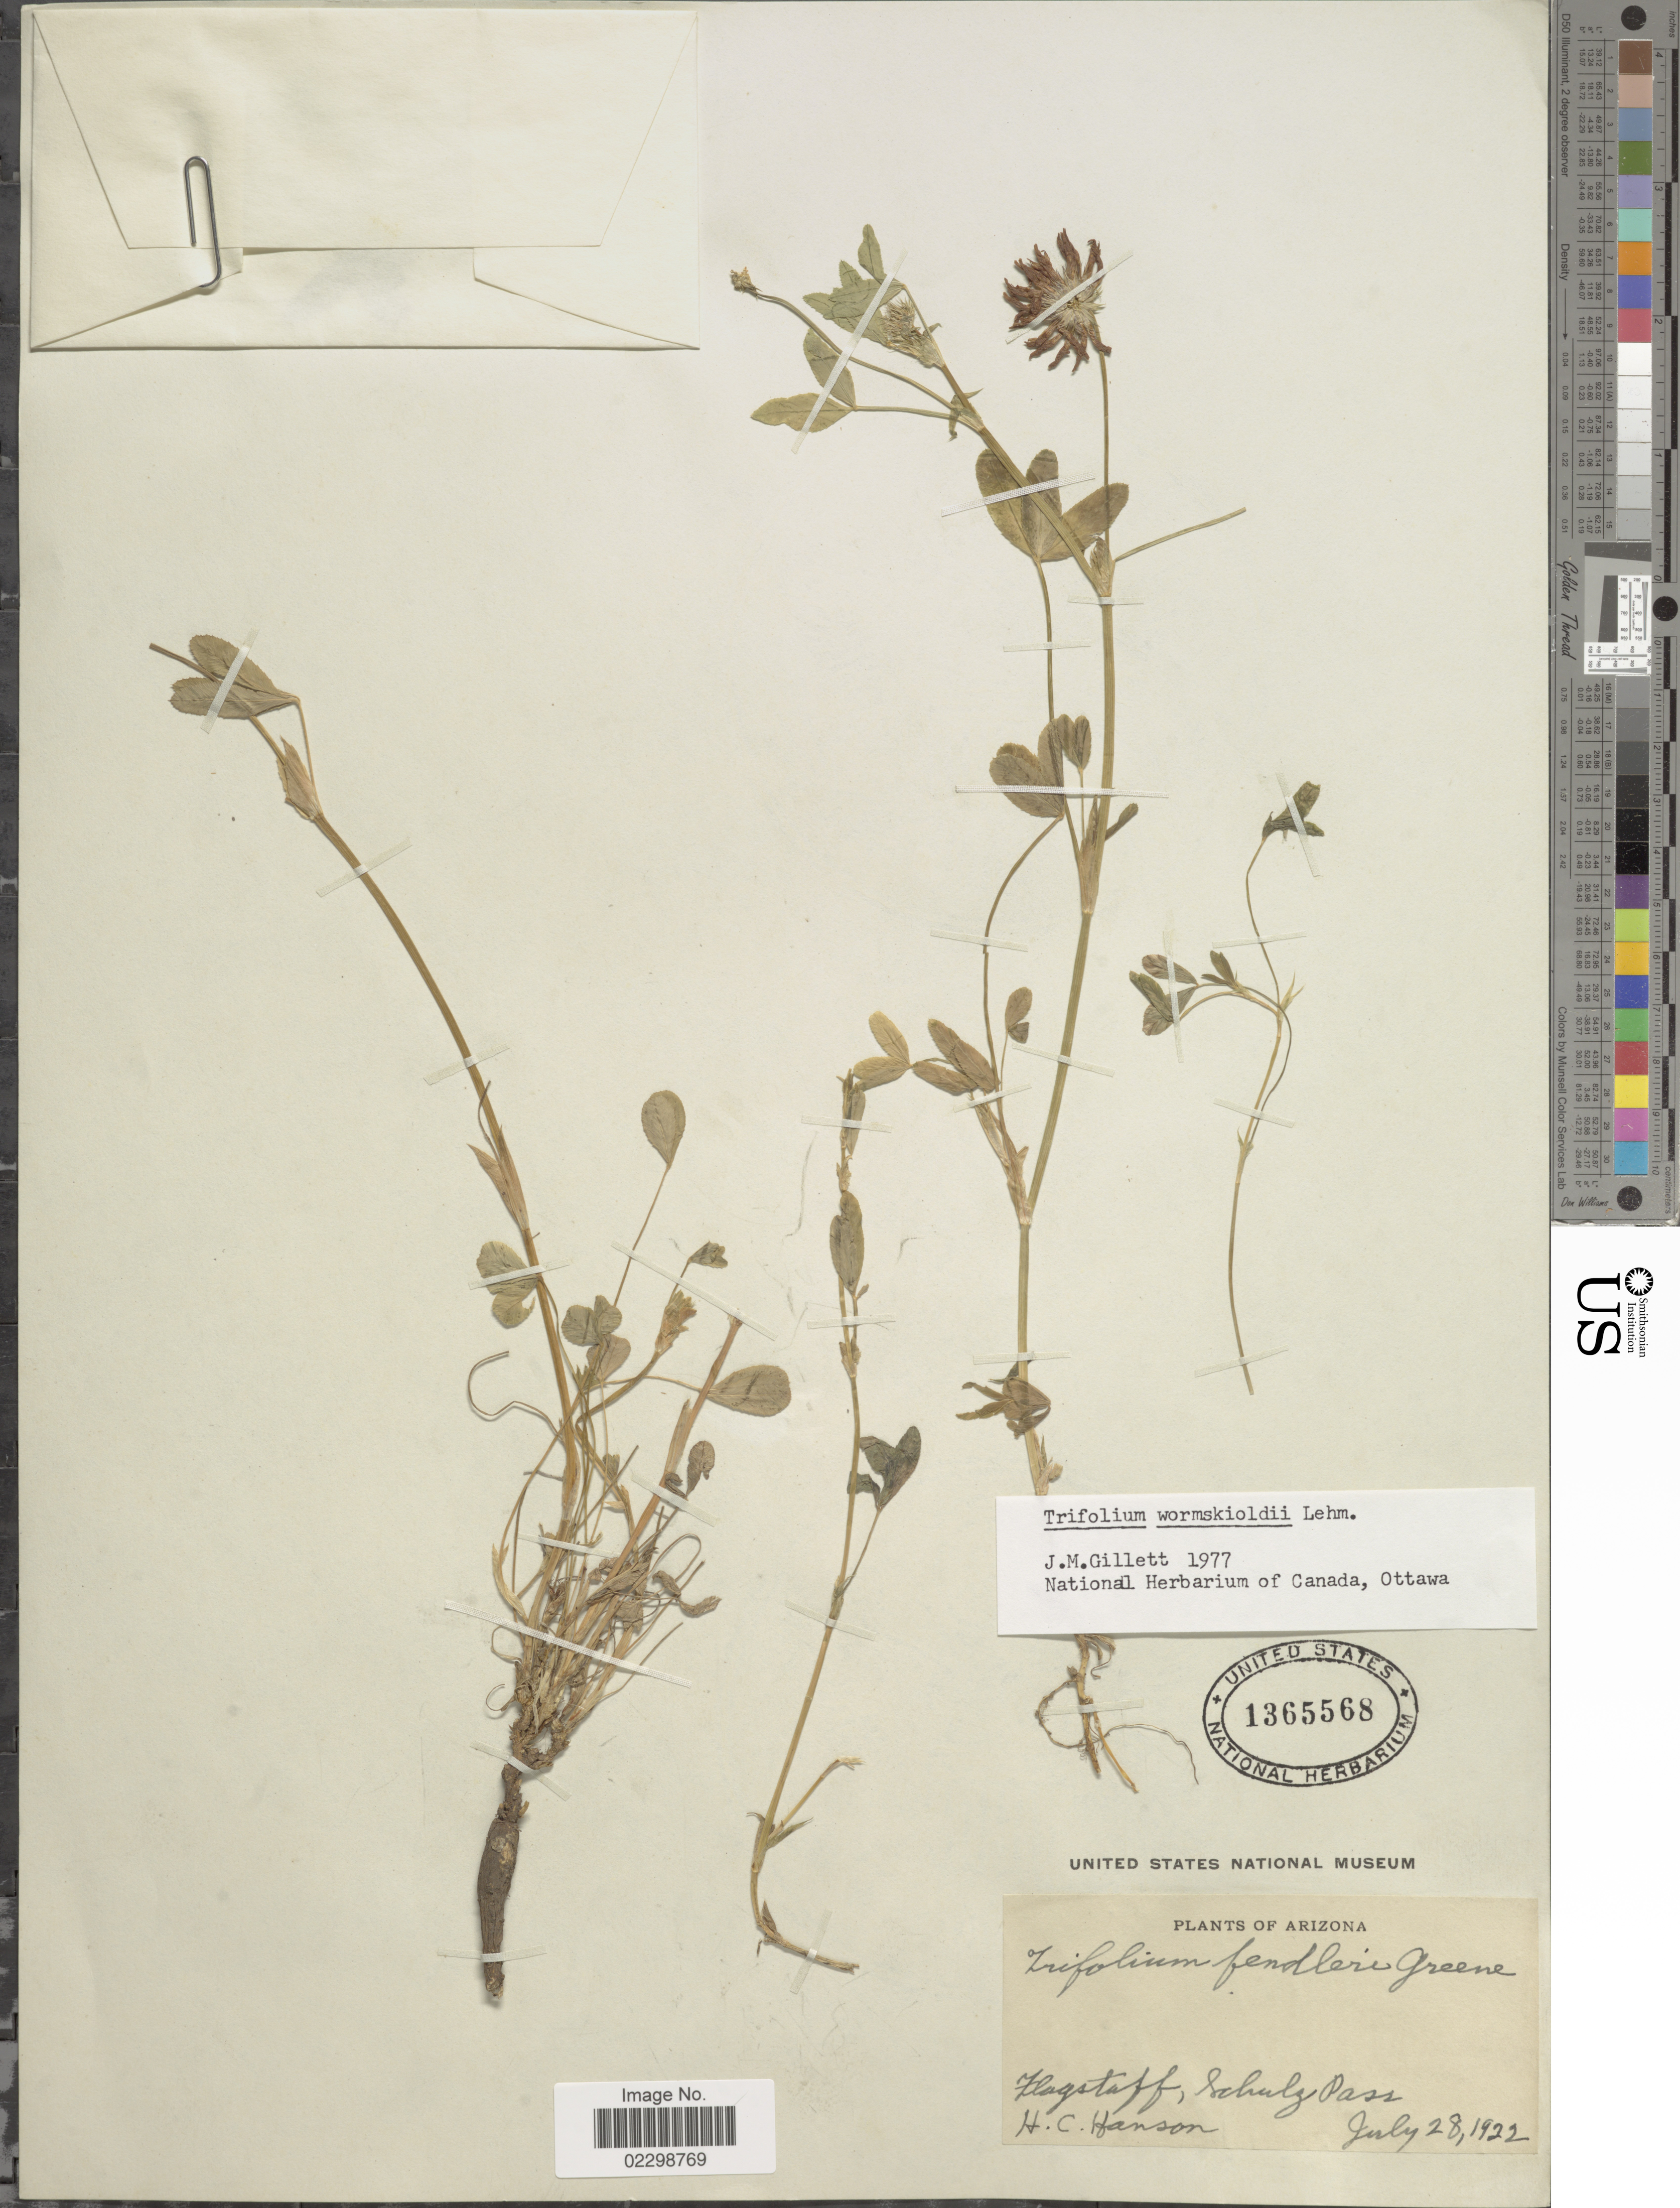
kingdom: Plantae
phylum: Tracheophyta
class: Magnoliopsida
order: Fabales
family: Fabaceae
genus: Trifolium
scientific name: Trifolium wormskioldii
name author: Lehm.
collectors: H. Hanson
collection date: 1922-07-28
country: United States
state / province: Arizona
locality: Flagstaff, Schultz Pass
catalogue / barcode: US 1365568